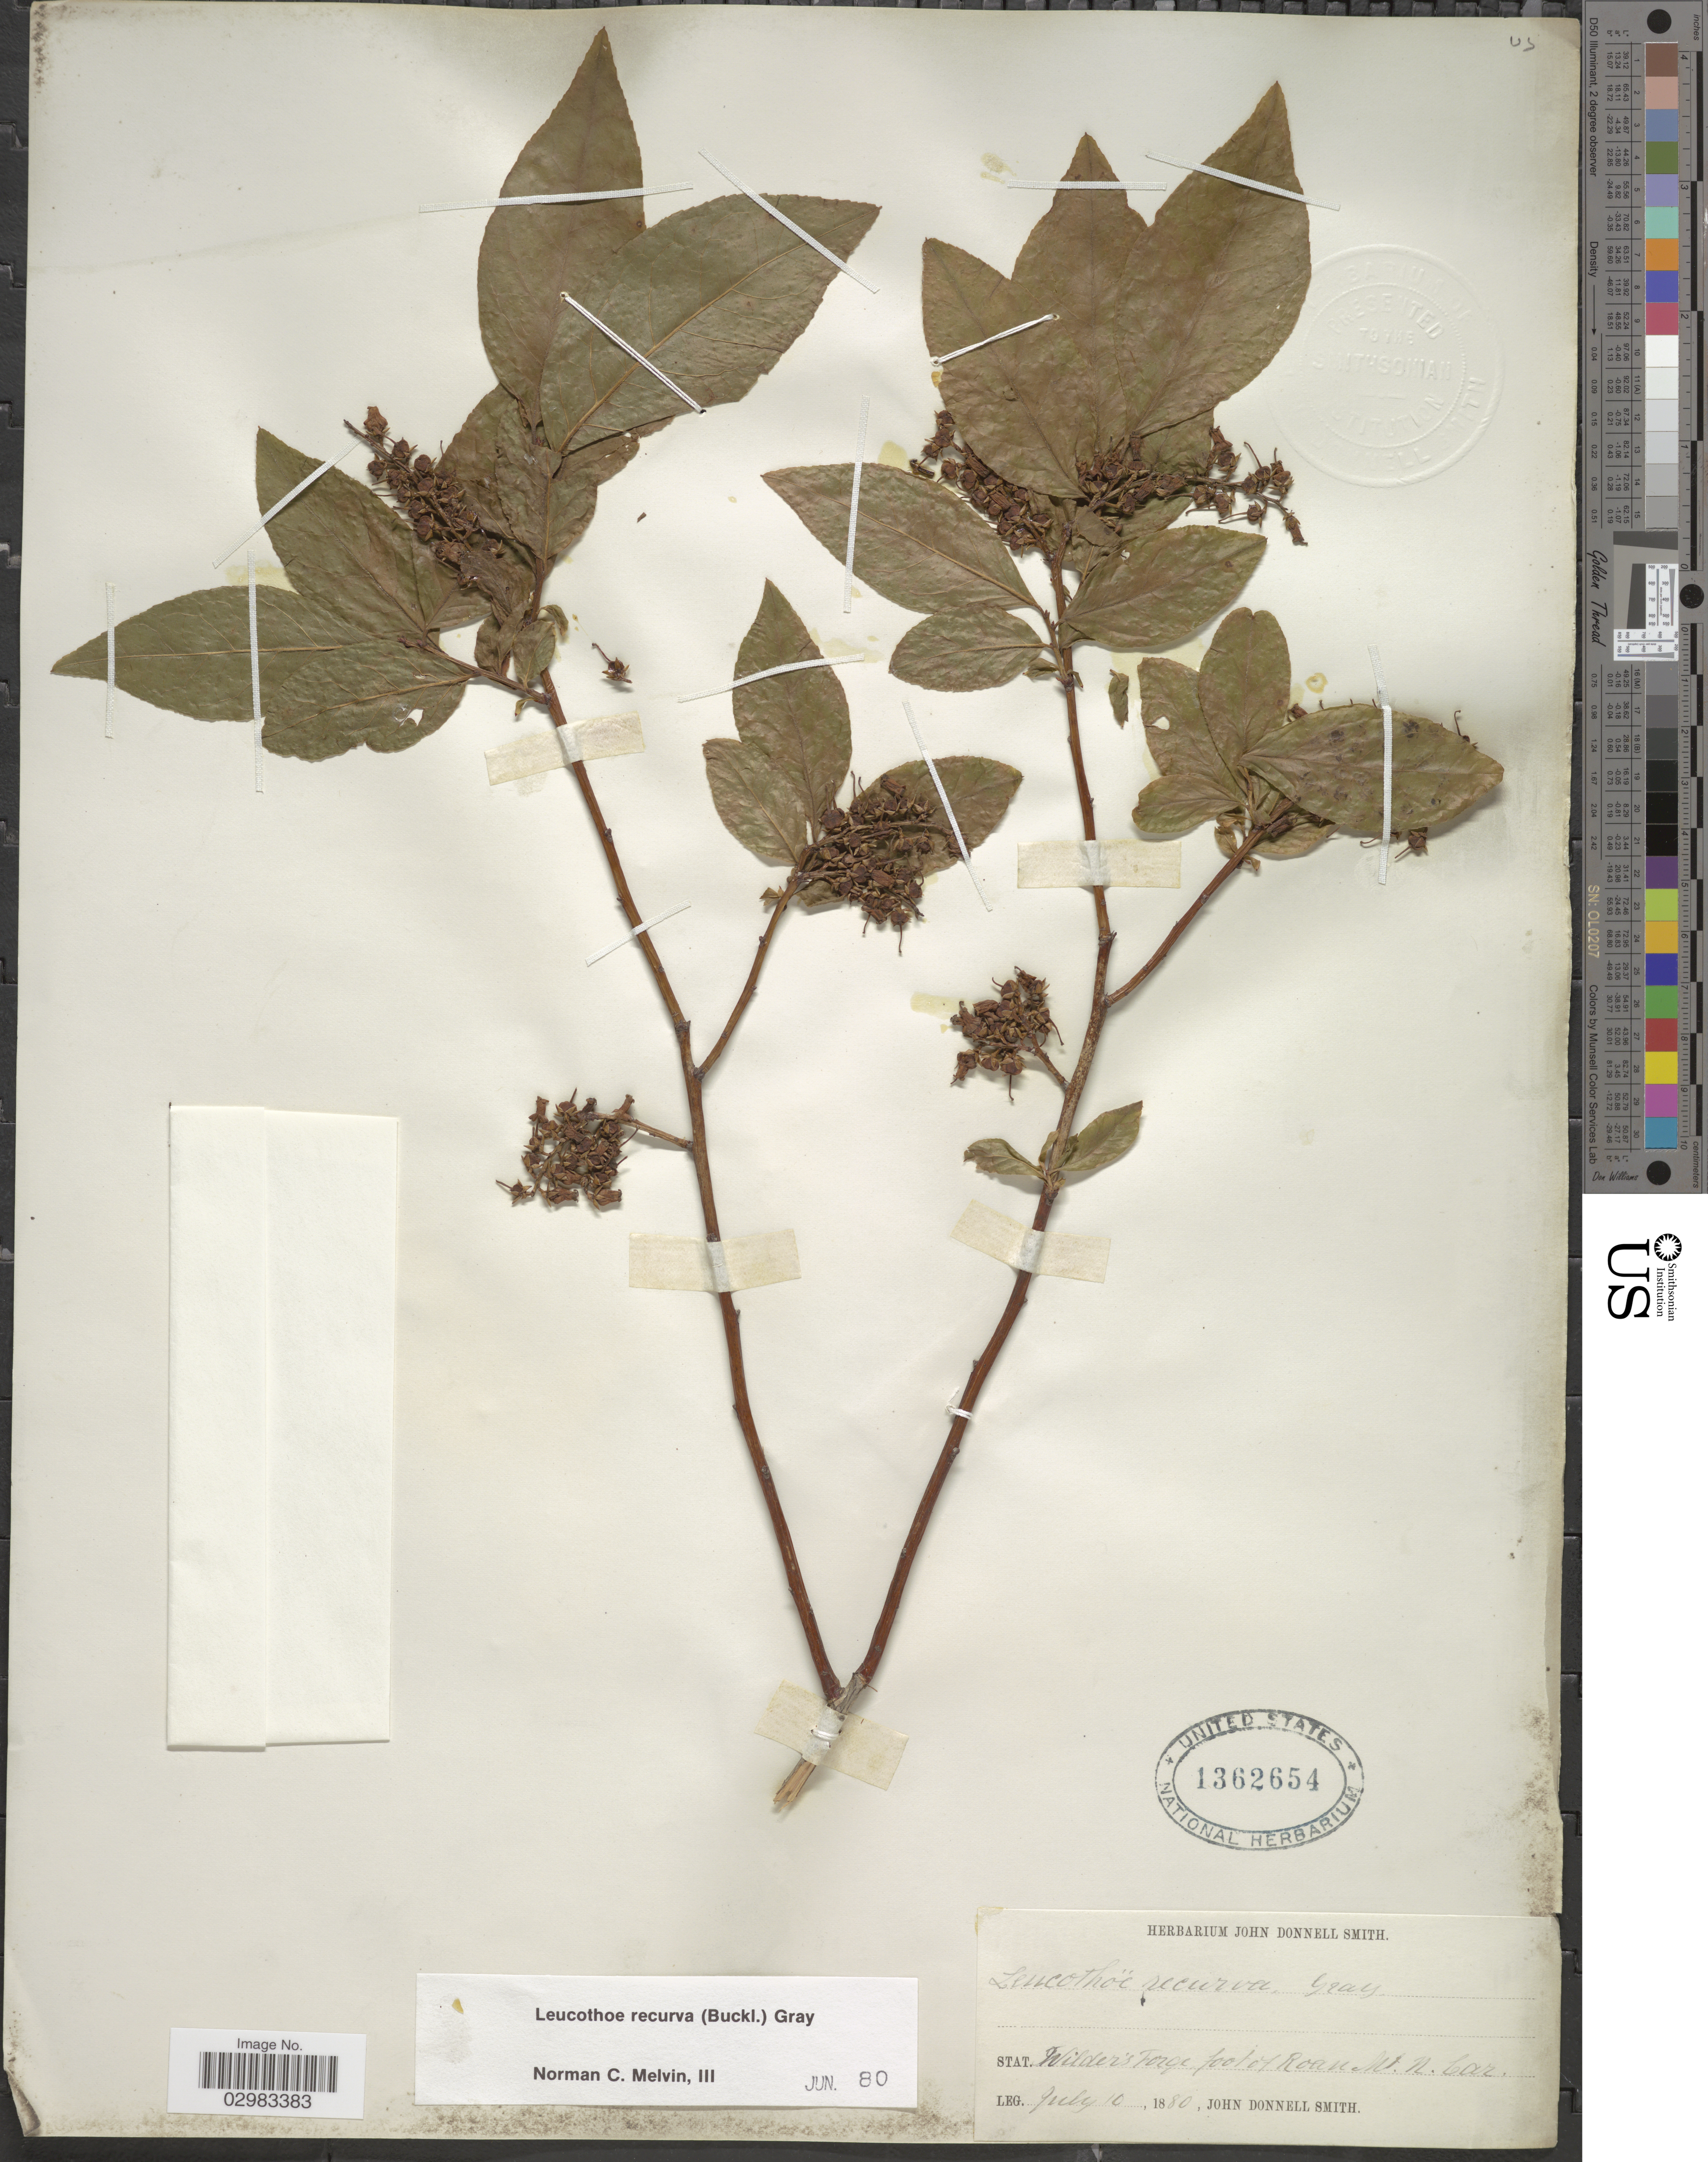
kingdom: Plantae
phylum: Tracheophyta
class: Magnoliopsida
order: Ericales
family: Ericaceae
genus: Leucothoe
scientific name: Leucothoë recurva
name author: (Buckley) A. Gray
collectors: J. Donnell Smith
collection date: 1880-07-10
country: United States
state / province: North Carolina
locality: Stat. Wilder's Forge, foot of Roan Mt.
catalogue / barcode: US 1362654